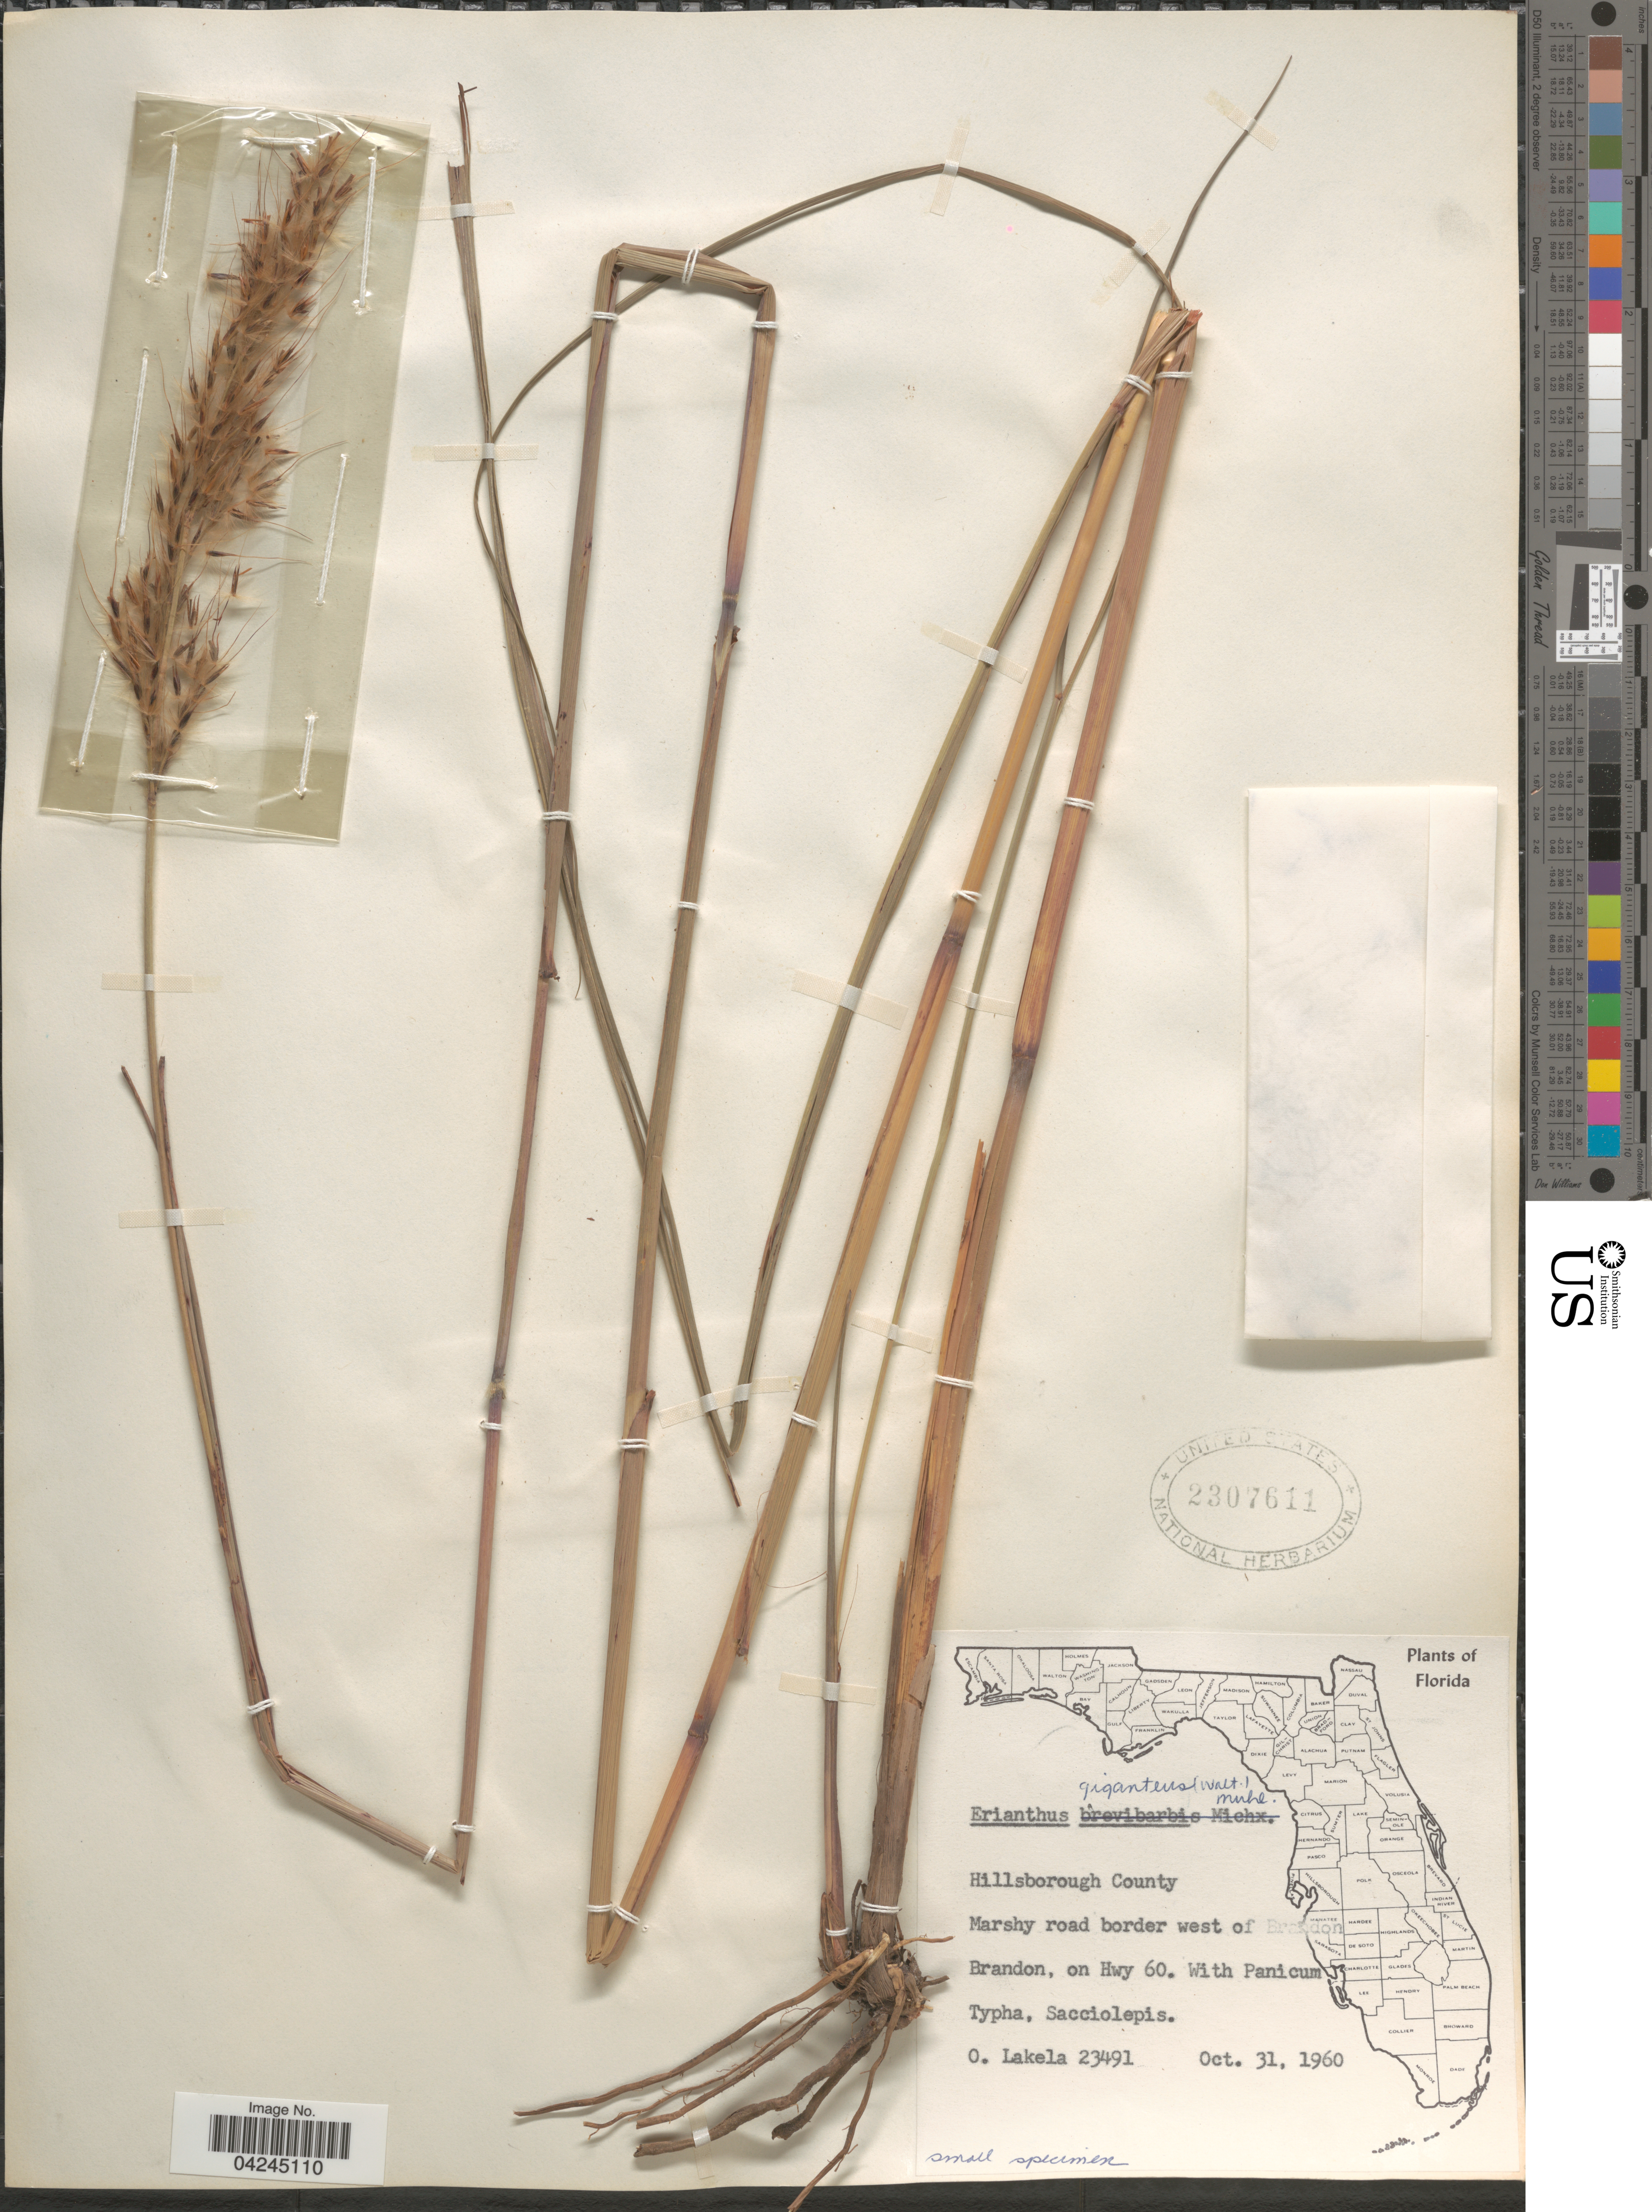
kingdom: Plantae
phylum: Tracheophyta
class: Liliopsida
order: Poales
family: Poaceae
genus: Erianthus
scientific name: Erianthus giganteus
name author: (Walter) P. Beauv.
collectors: O. Lakela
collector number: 23491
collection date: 1960-10-31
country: United States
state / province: Florida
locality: Hillsborough County. Marshy road border west of Brandon, on Hwy 60.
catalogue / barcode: US 2307611